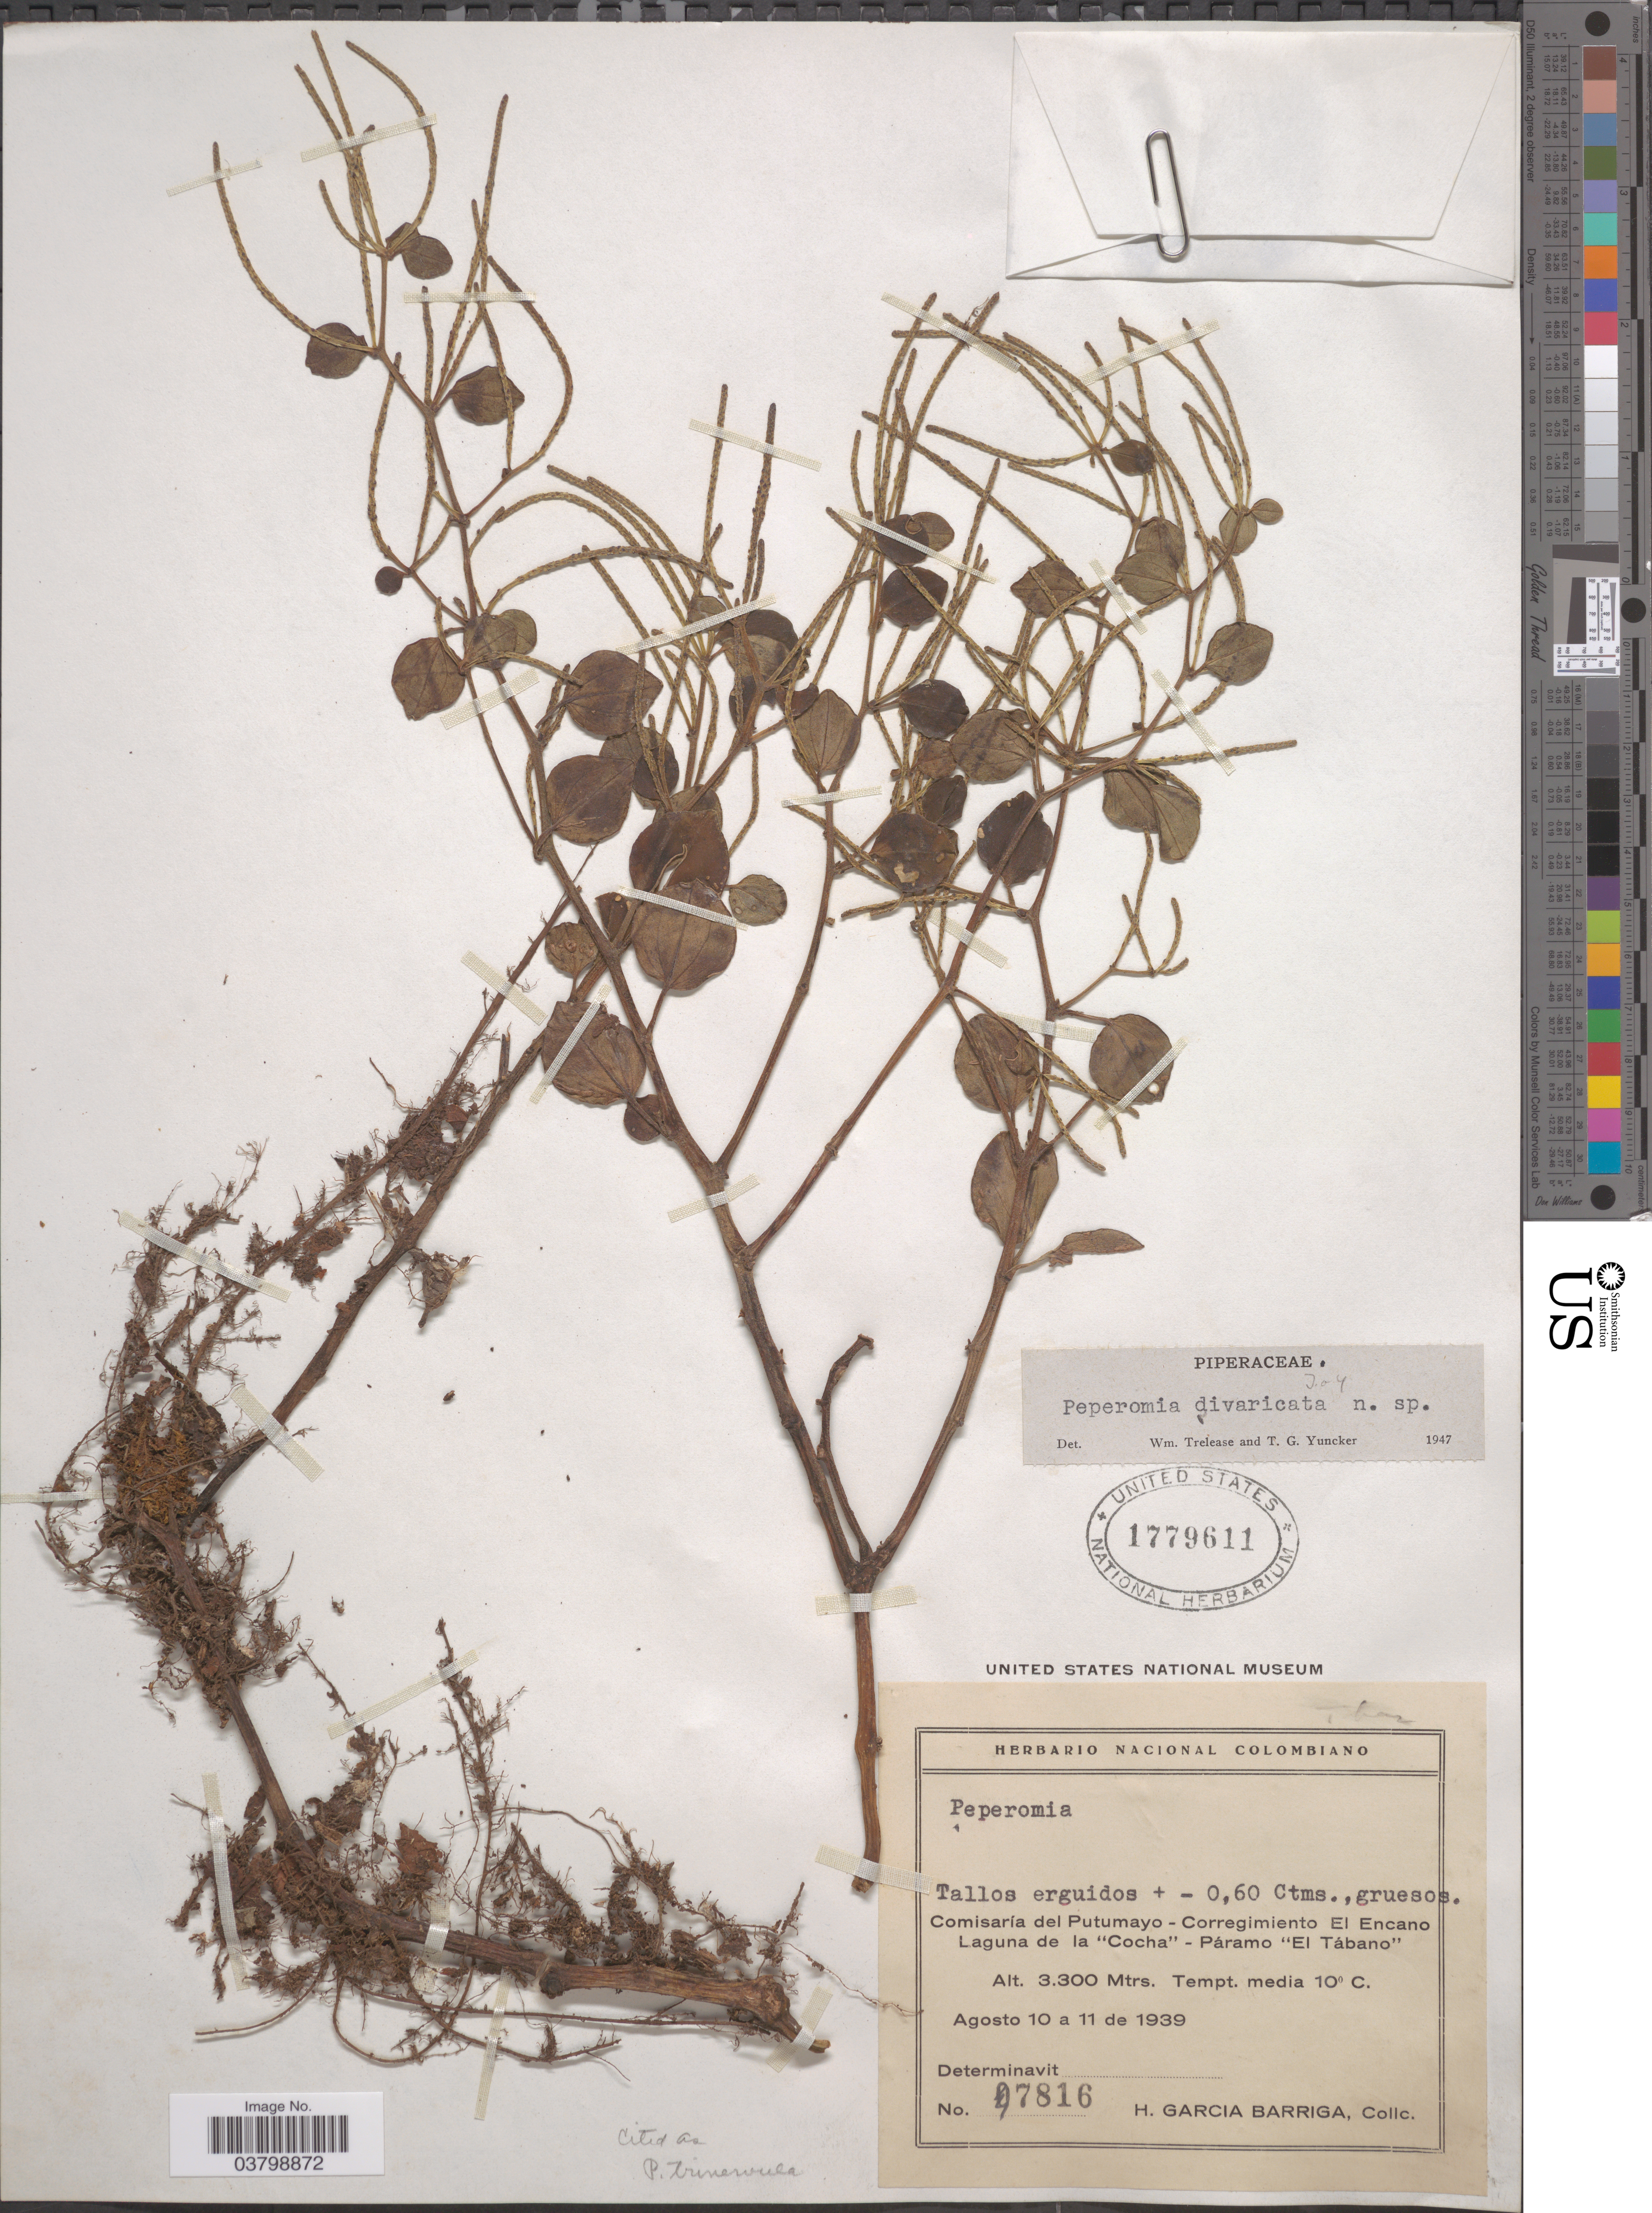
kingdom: Plantae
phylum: Tracheophyta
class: Magnoliopsida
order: Piperales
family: Piperaceae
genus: Peperomia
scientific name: Peperomia trinervula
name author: C. DC.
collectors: H. García Barriga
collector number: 97816*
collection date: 1939-08-10/1939-08-11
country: Colombia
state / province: Putumayo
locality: Comisaría del Putumayo - Corregimiento El Encano Laguna de la "Cocha" - Páramo "El Tábano".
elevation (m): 3300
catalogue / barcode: US 1779611